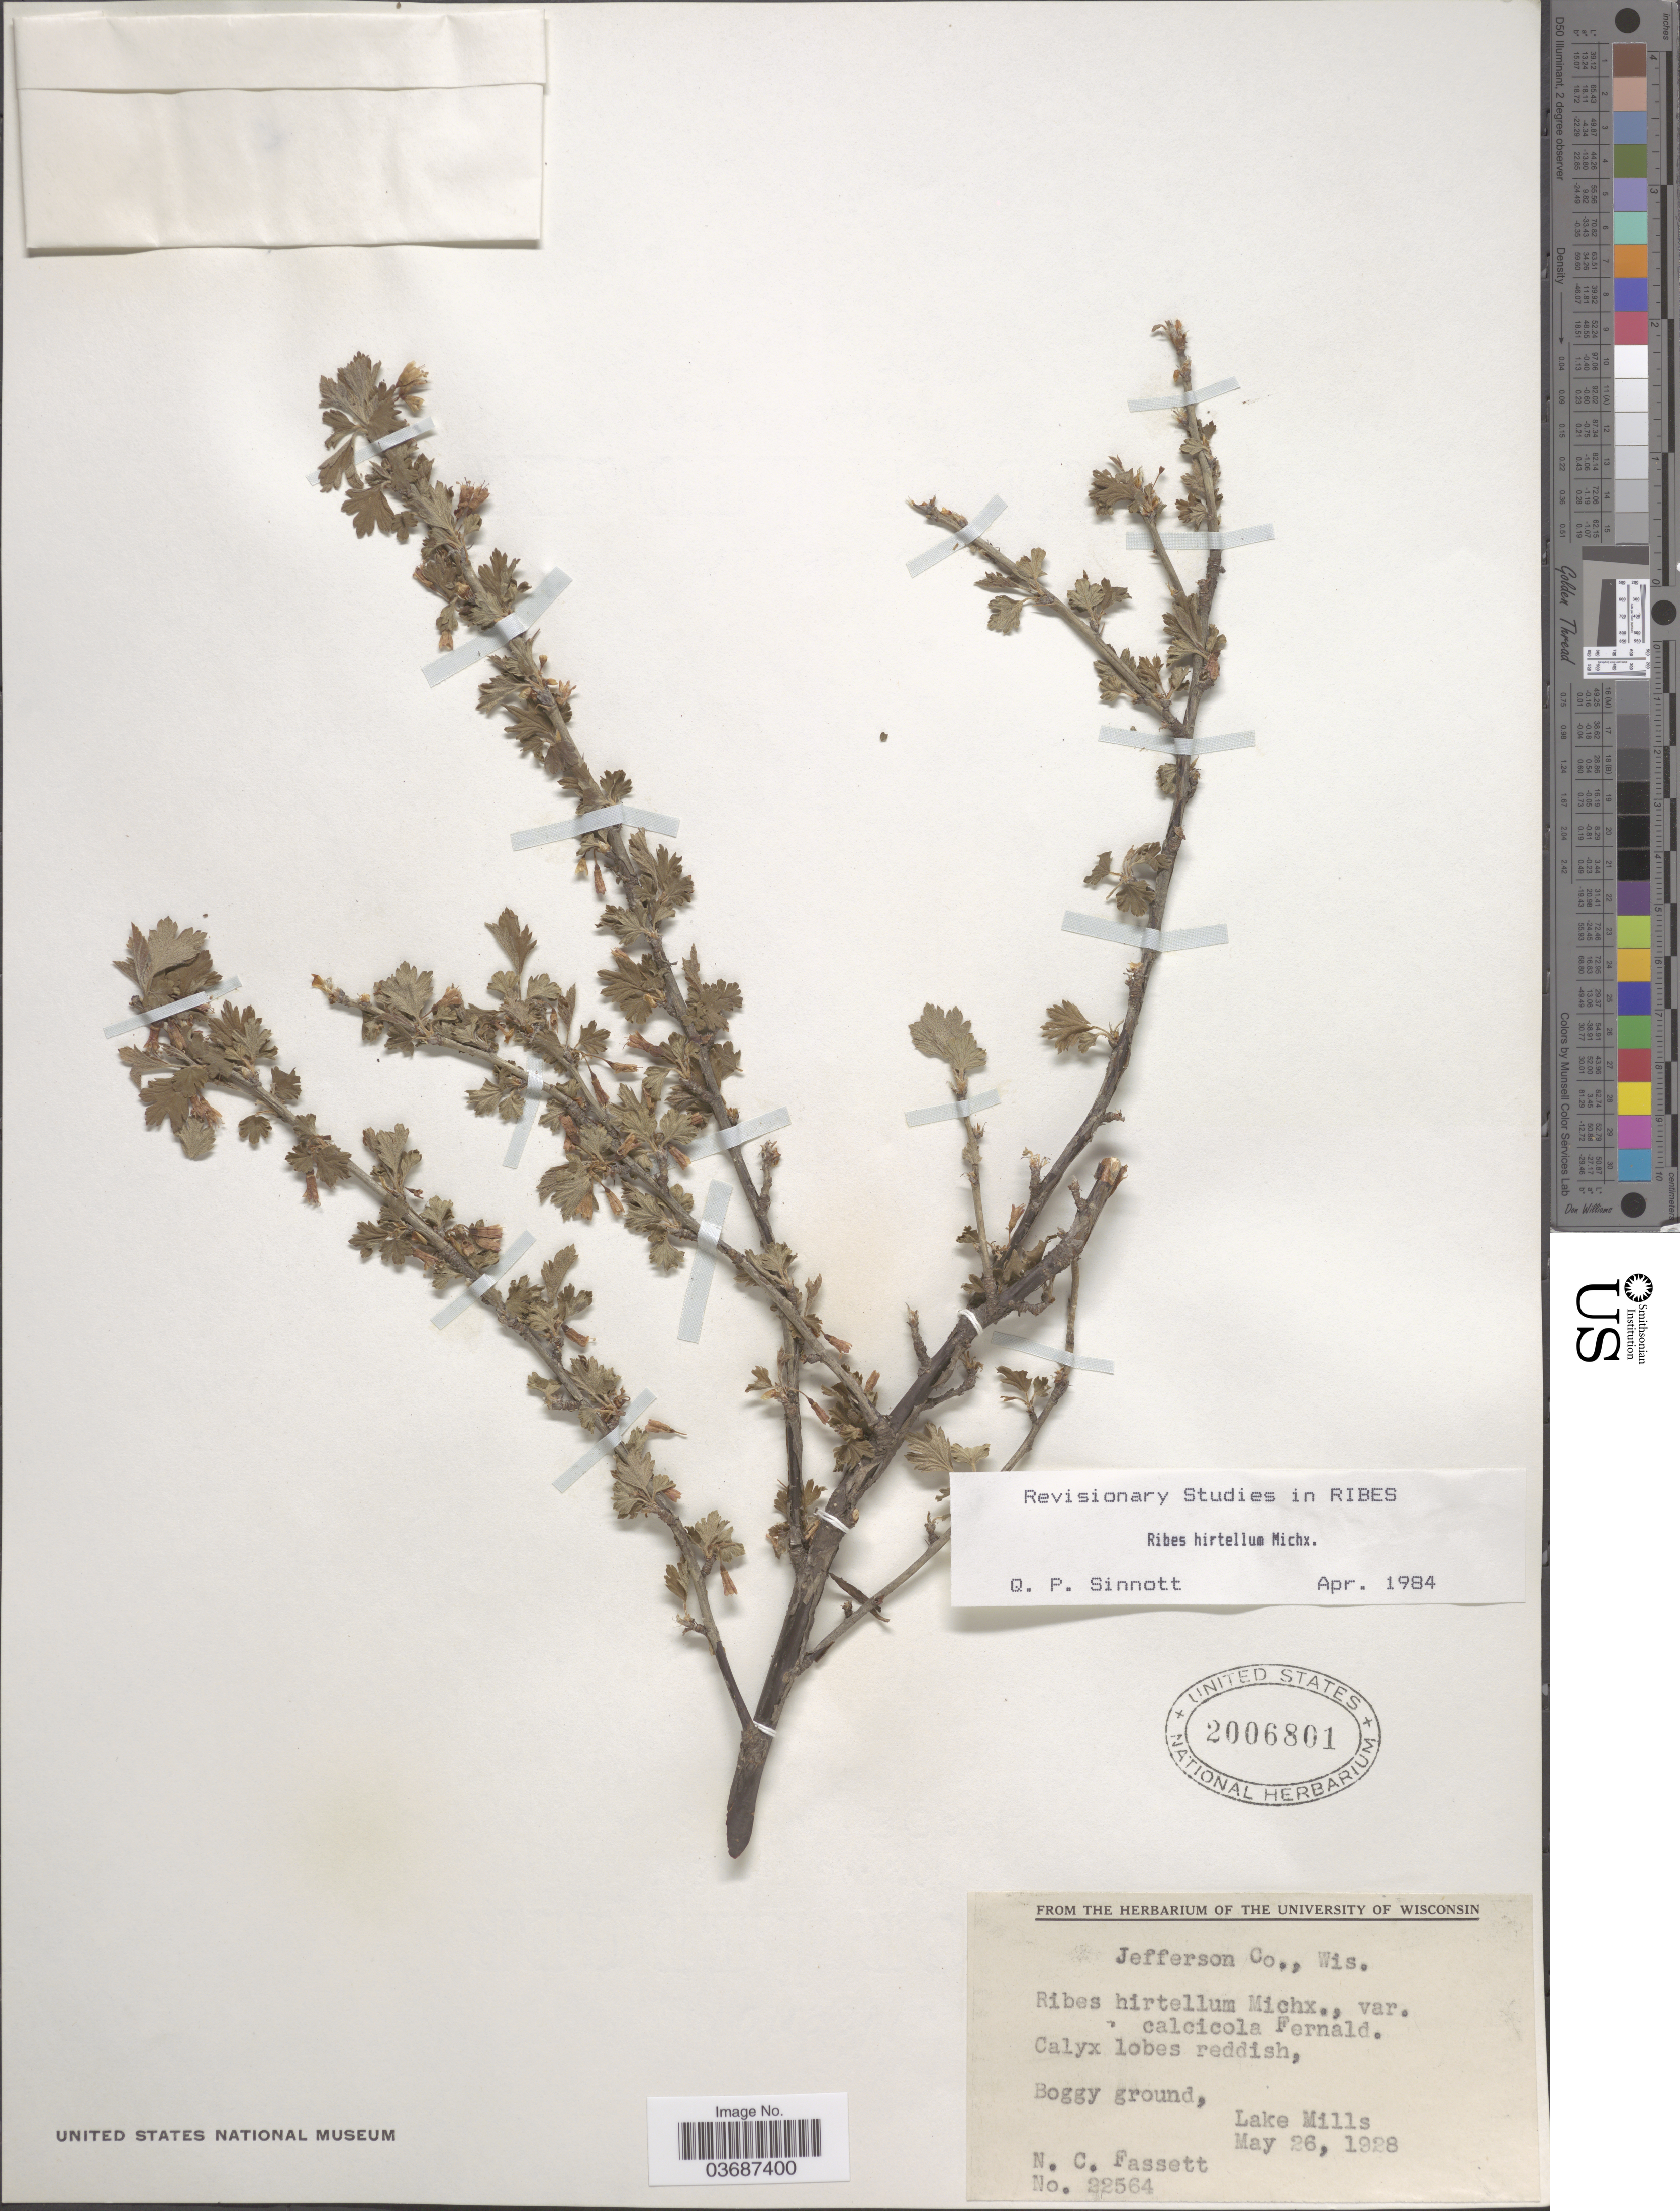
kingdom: Plantae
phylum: Tracheophyta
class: Magnoliopsida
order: Saxifragales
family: Grossulariaceae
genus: Ribes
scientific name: Ribes hirtellum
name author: Michx.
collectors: N. C. Fassett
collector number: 22564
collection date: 1928-05-26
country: United States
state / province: Wisconsin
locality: Jefferson Co. Boggy ground, Lake Mills.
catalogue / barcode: US 2006801